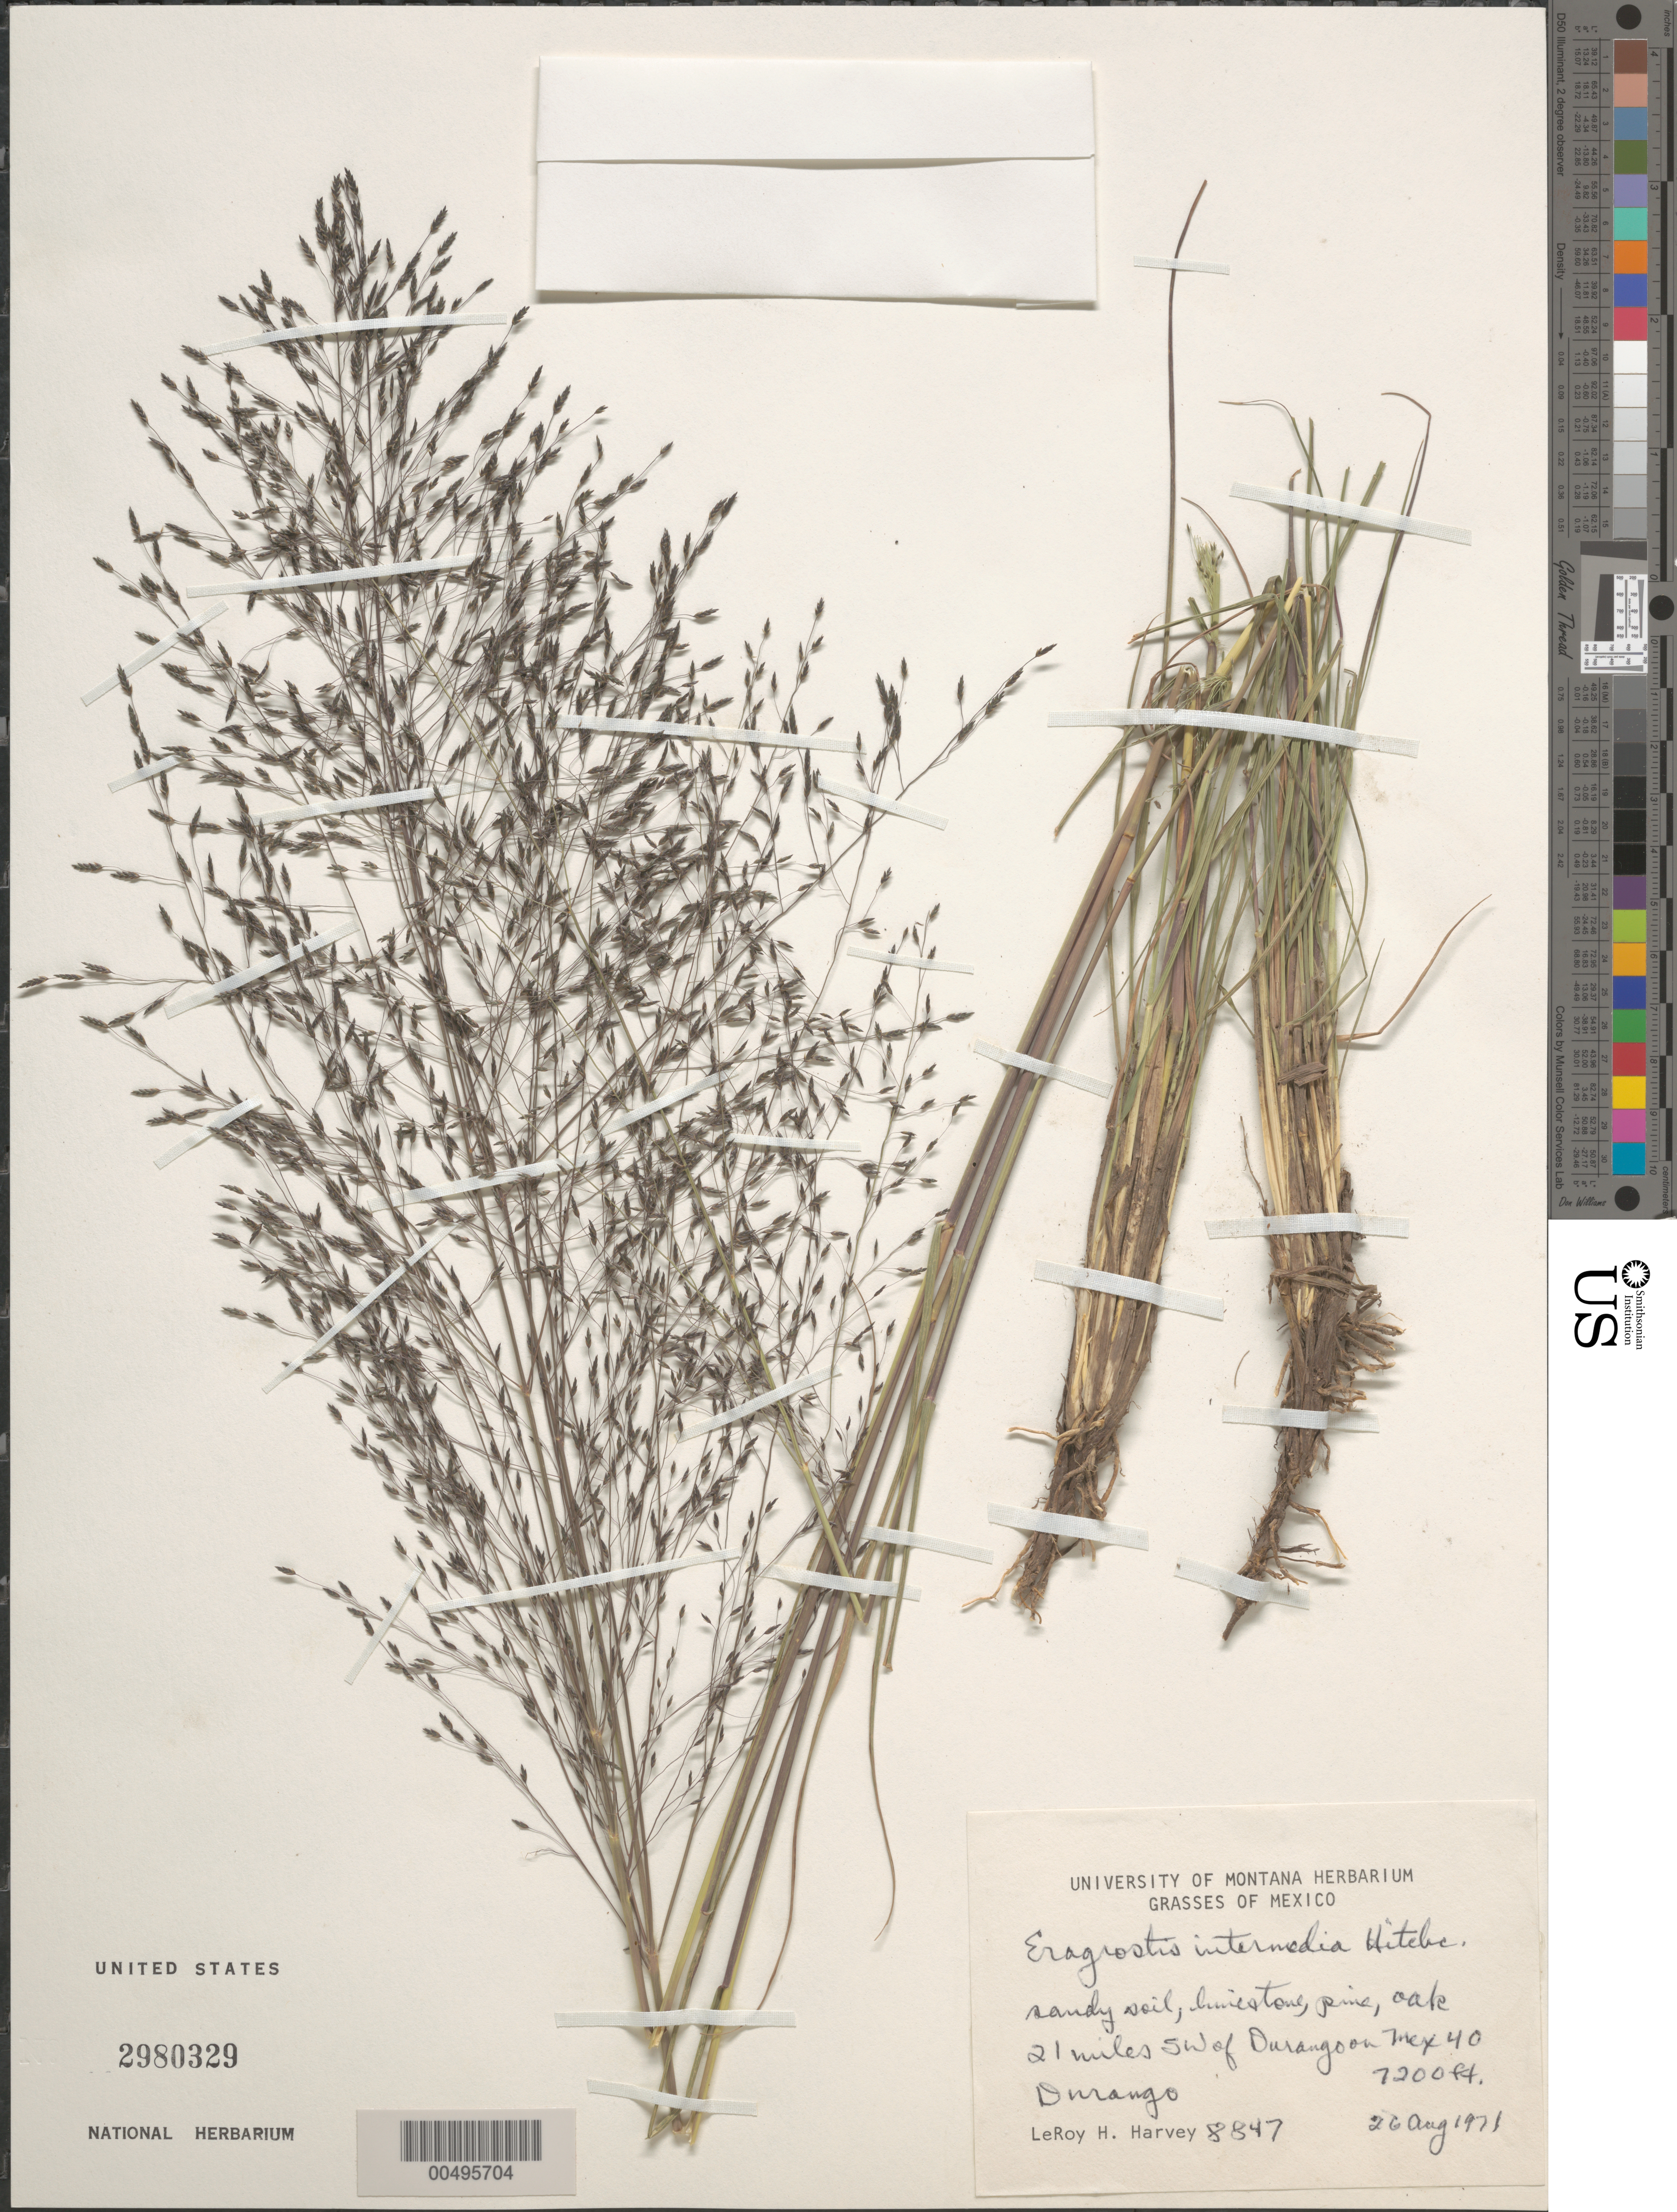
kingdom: Plantae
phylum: Tracheophyta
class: Liliopsida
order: Poales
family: Poaceae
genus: Eragrostis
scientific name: Eragrostis intermedia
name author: Hitchc.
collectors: L. H. Harvey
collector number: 8847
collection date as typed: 26 Aug 1971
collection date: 1971-08-26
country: Mexico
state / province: Durango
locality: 21 mi SW of Durango on Mex 40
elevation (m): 2195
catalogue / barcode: US 2980329